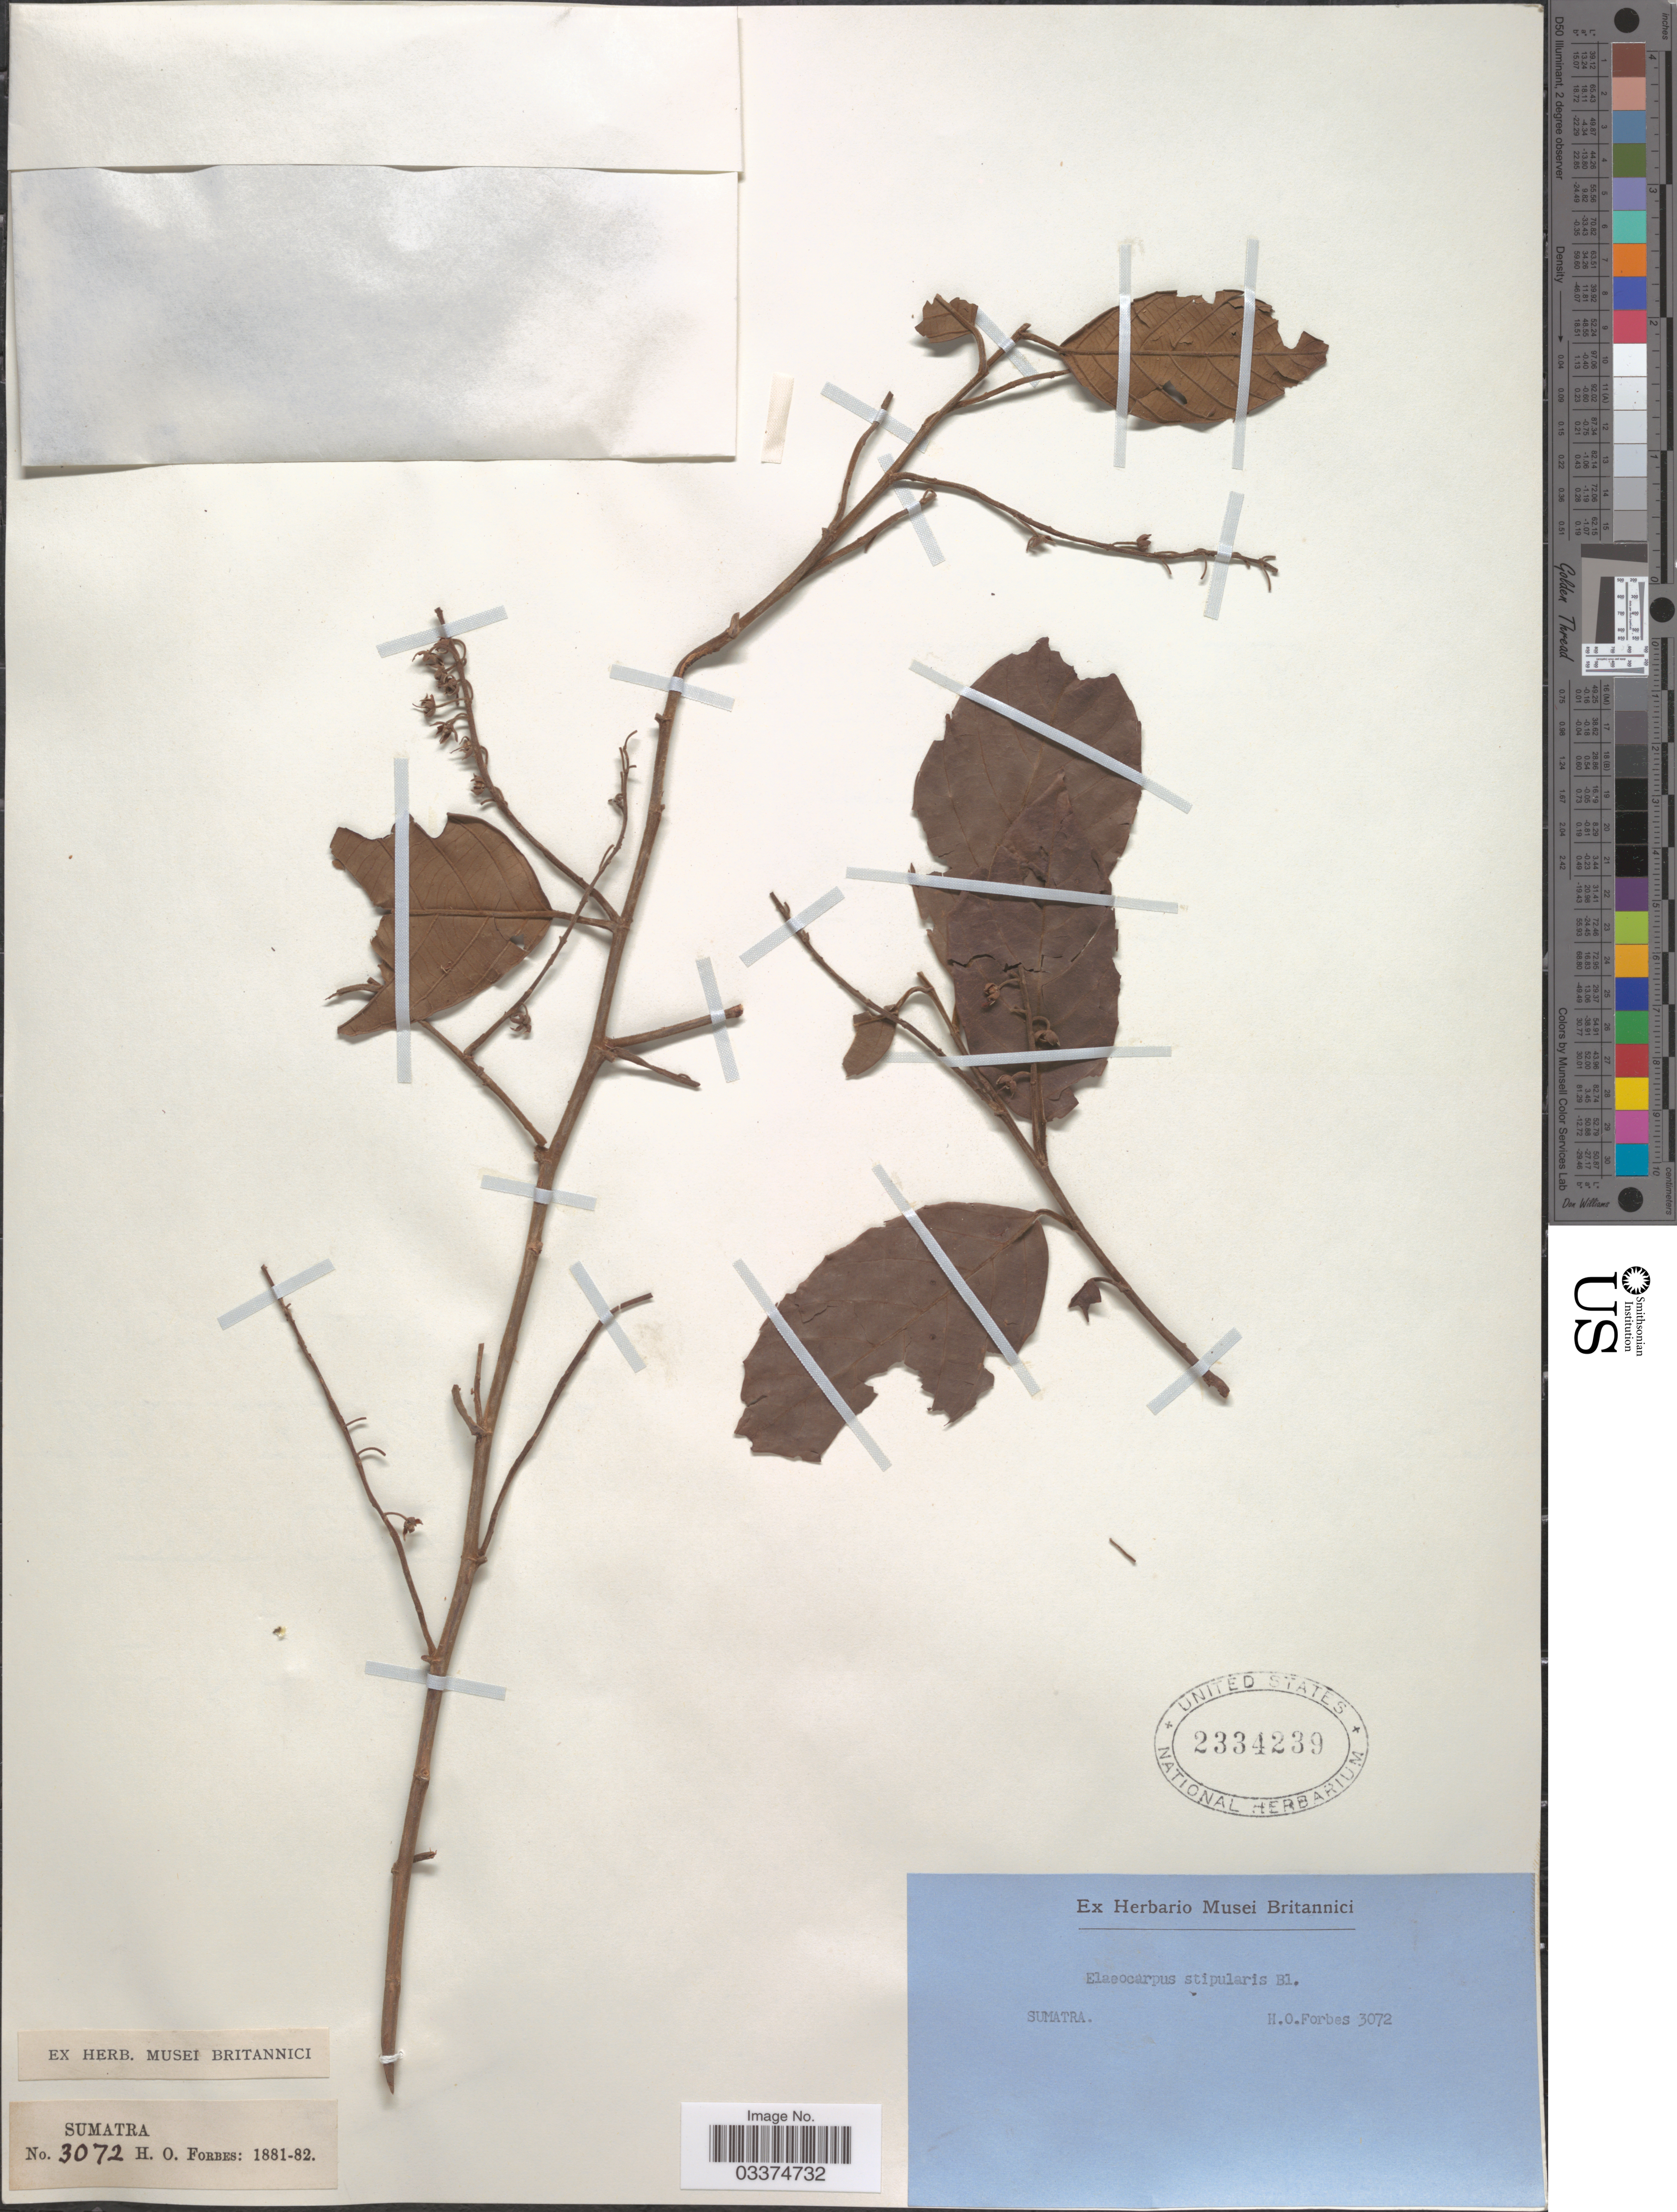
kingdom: Plantae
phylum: Tracheophyta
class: Magnoliopsida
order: Oxalidales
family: Elaeocarpaceae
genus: Elaeocarpus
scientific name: Elaeocarpus stipularis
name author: Blume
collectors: H. O. Forbes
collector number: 3072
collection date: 1881/1882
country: Indonesia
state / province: Sumatra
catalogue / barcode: US 2334239